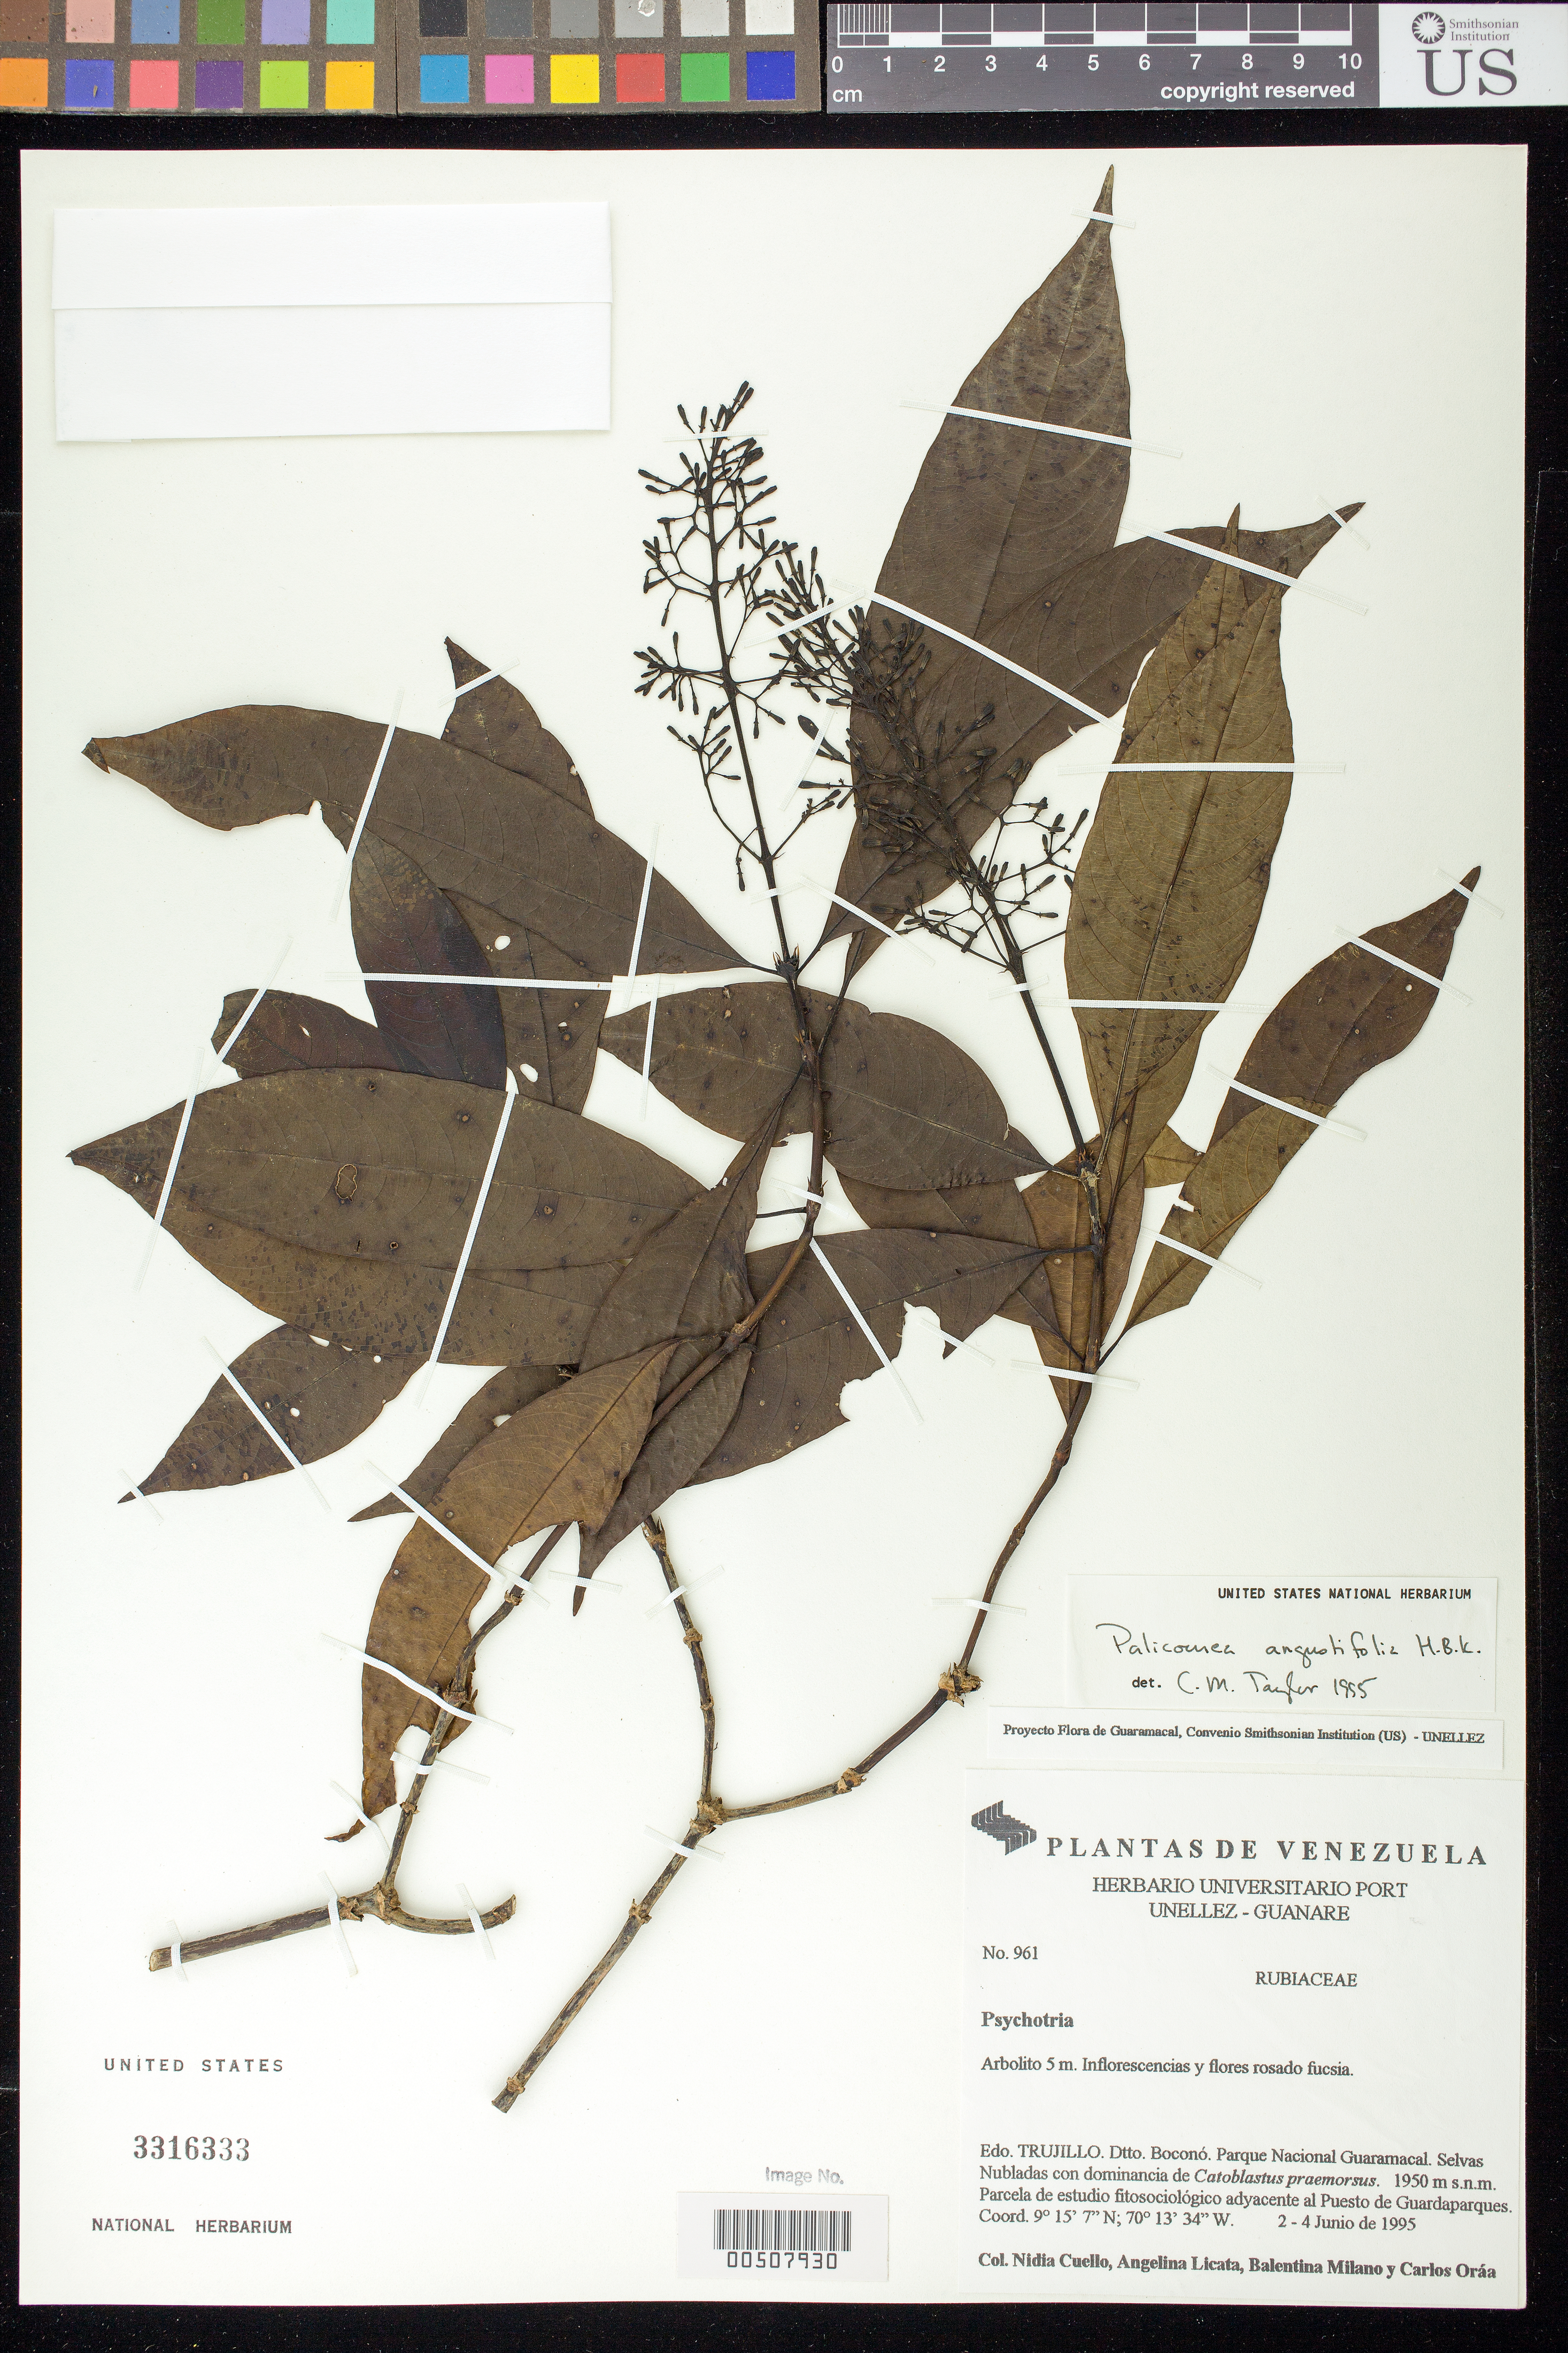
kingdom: Plantae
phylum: Tracheophyta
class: Magnoliopsida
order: Gentianales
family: Rubiaceae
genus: Palicourea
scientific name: Palicourea angustifolia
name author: Kunth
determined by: Taylor, Charlotte M.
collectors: N. L. Cuello, A. Licata, B. Milano & C. Oráa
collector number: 961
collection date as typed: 02 Jun 1995 to 4 Jun 1995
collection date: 1995-06-02/1995-06-04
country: Venezuela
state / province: Trujillo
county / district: Boconó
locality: Parque Nacional Guaramacal, adyacente al puesto de guardaparques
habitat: Selvas Nubladas con dominancia de Catoblastus praemorsus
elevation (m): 1950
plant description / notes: K, MO, NY, PORT, US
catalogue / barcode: US 3316333